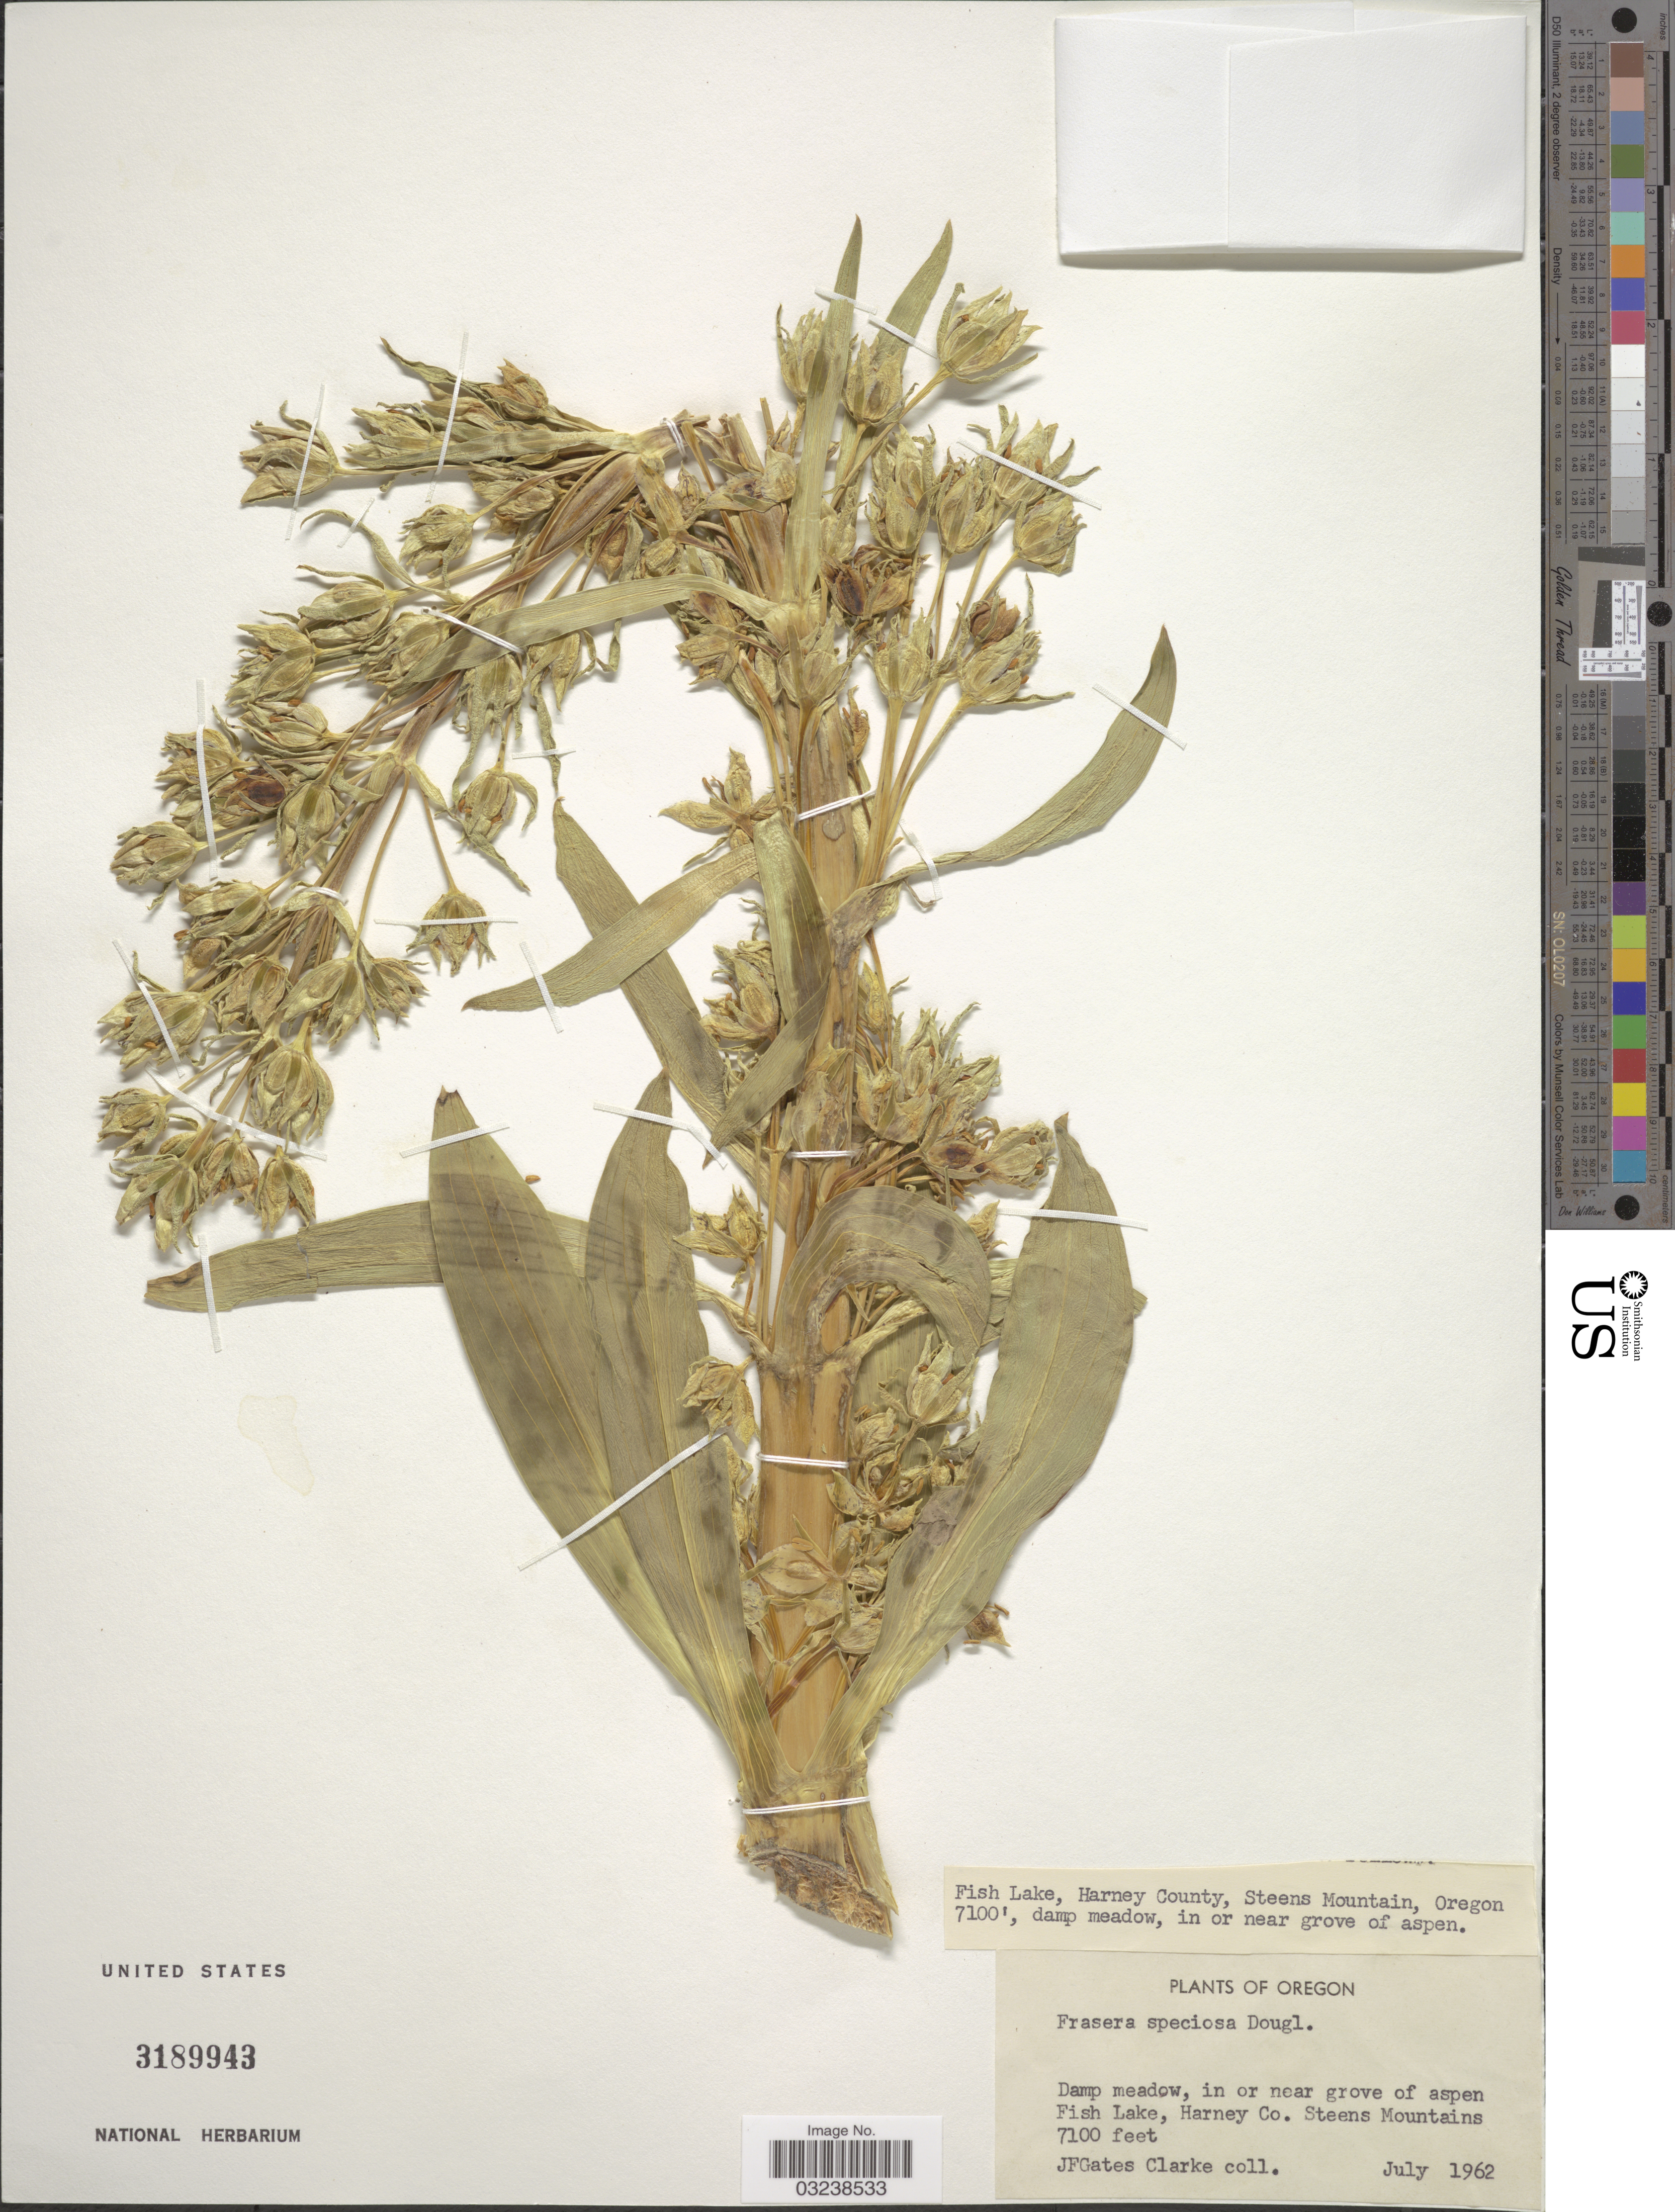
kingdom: Plantae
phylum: Tracheophyta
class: Magnoliopsida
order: Gentianales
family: Gentianaceae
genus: Swertia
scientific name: Swertia radiata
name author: (Kellogg) Kuntze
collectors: J. F. Gates-Clarke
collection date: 1962-07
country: United States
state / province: Oregon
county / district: Harney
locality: Damp meadow, in or near grove of aspen Fish Lake, Harney County. Steens Mountains.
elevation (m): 2164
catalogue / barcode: US 3189943